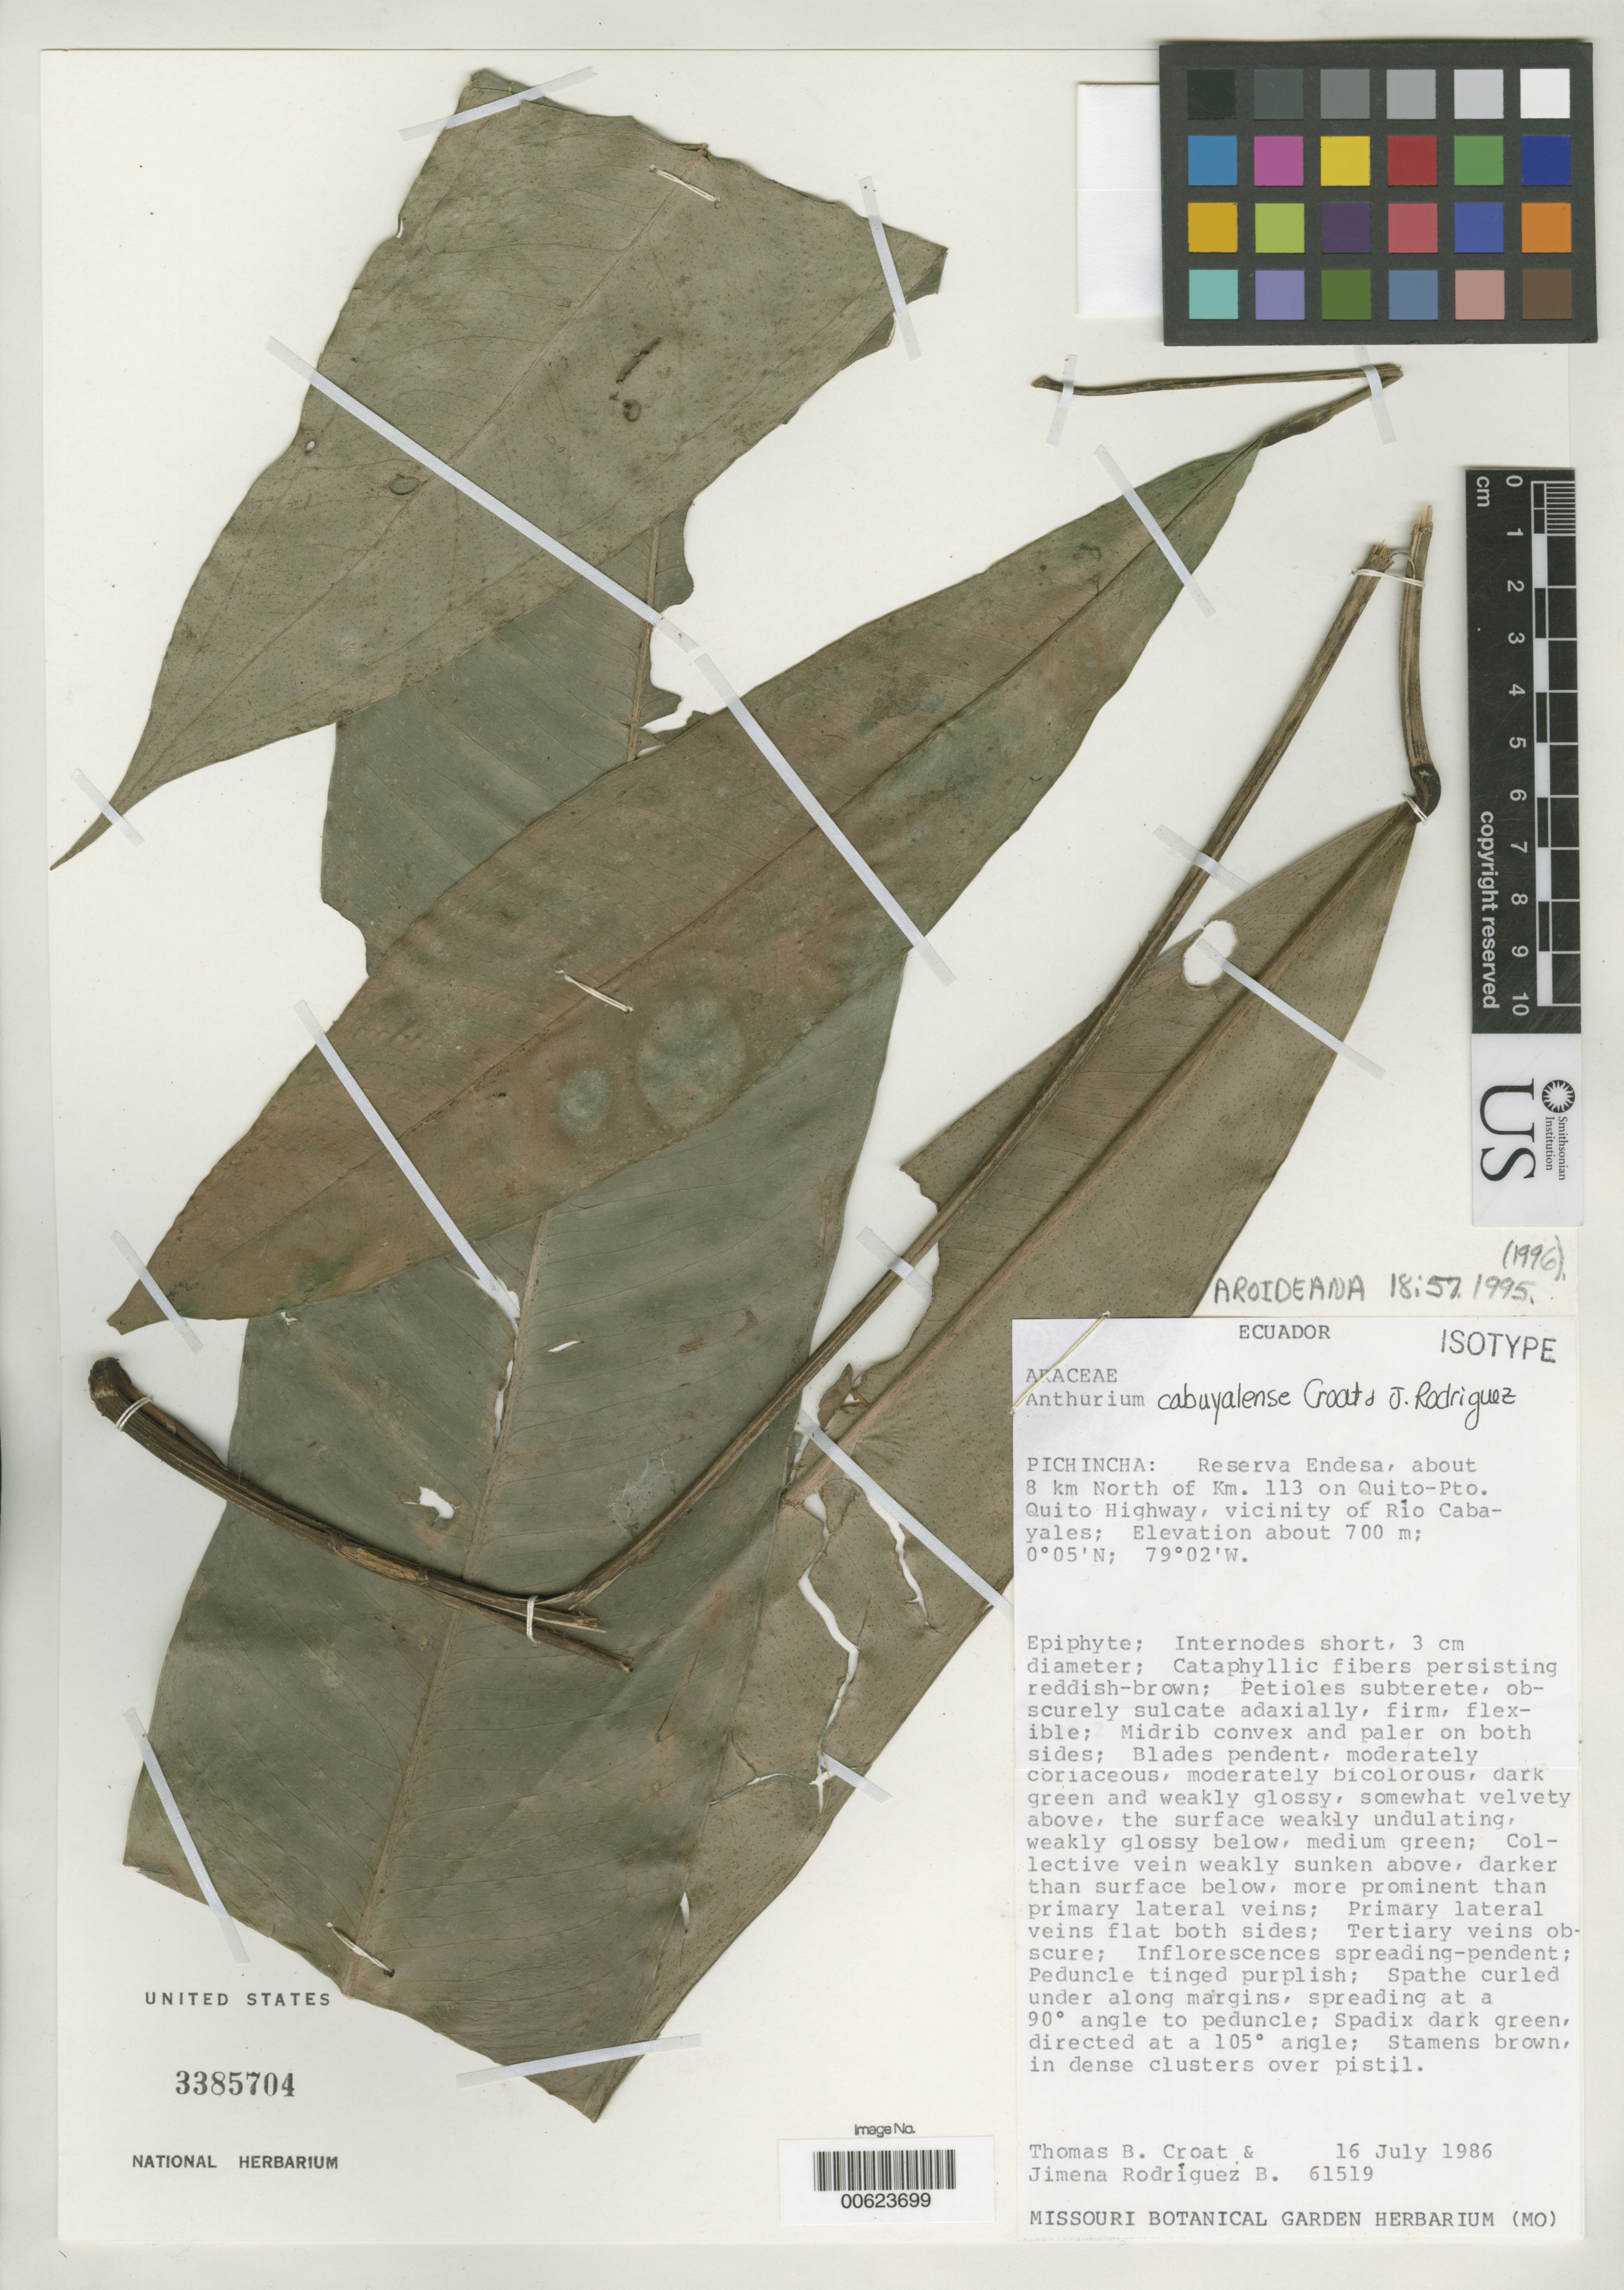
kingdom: Plantae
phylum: Tracheophyta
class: Liliopsida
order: Alismatales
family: Araceae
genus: Anthurium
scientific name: Anthurium cabuyalense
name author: Croat & J. Rodr.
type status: Isotype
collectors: T. B. Croat & J. Rodriguez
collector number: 61519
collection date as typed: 16 Jul 1986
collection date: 1986-07-16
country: Ecuador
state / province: Pichincha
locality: Reserva Endesa, 9 km N of km 113 on Quito-Pto. Quito highway.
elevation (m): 700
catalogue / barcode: US 3385704